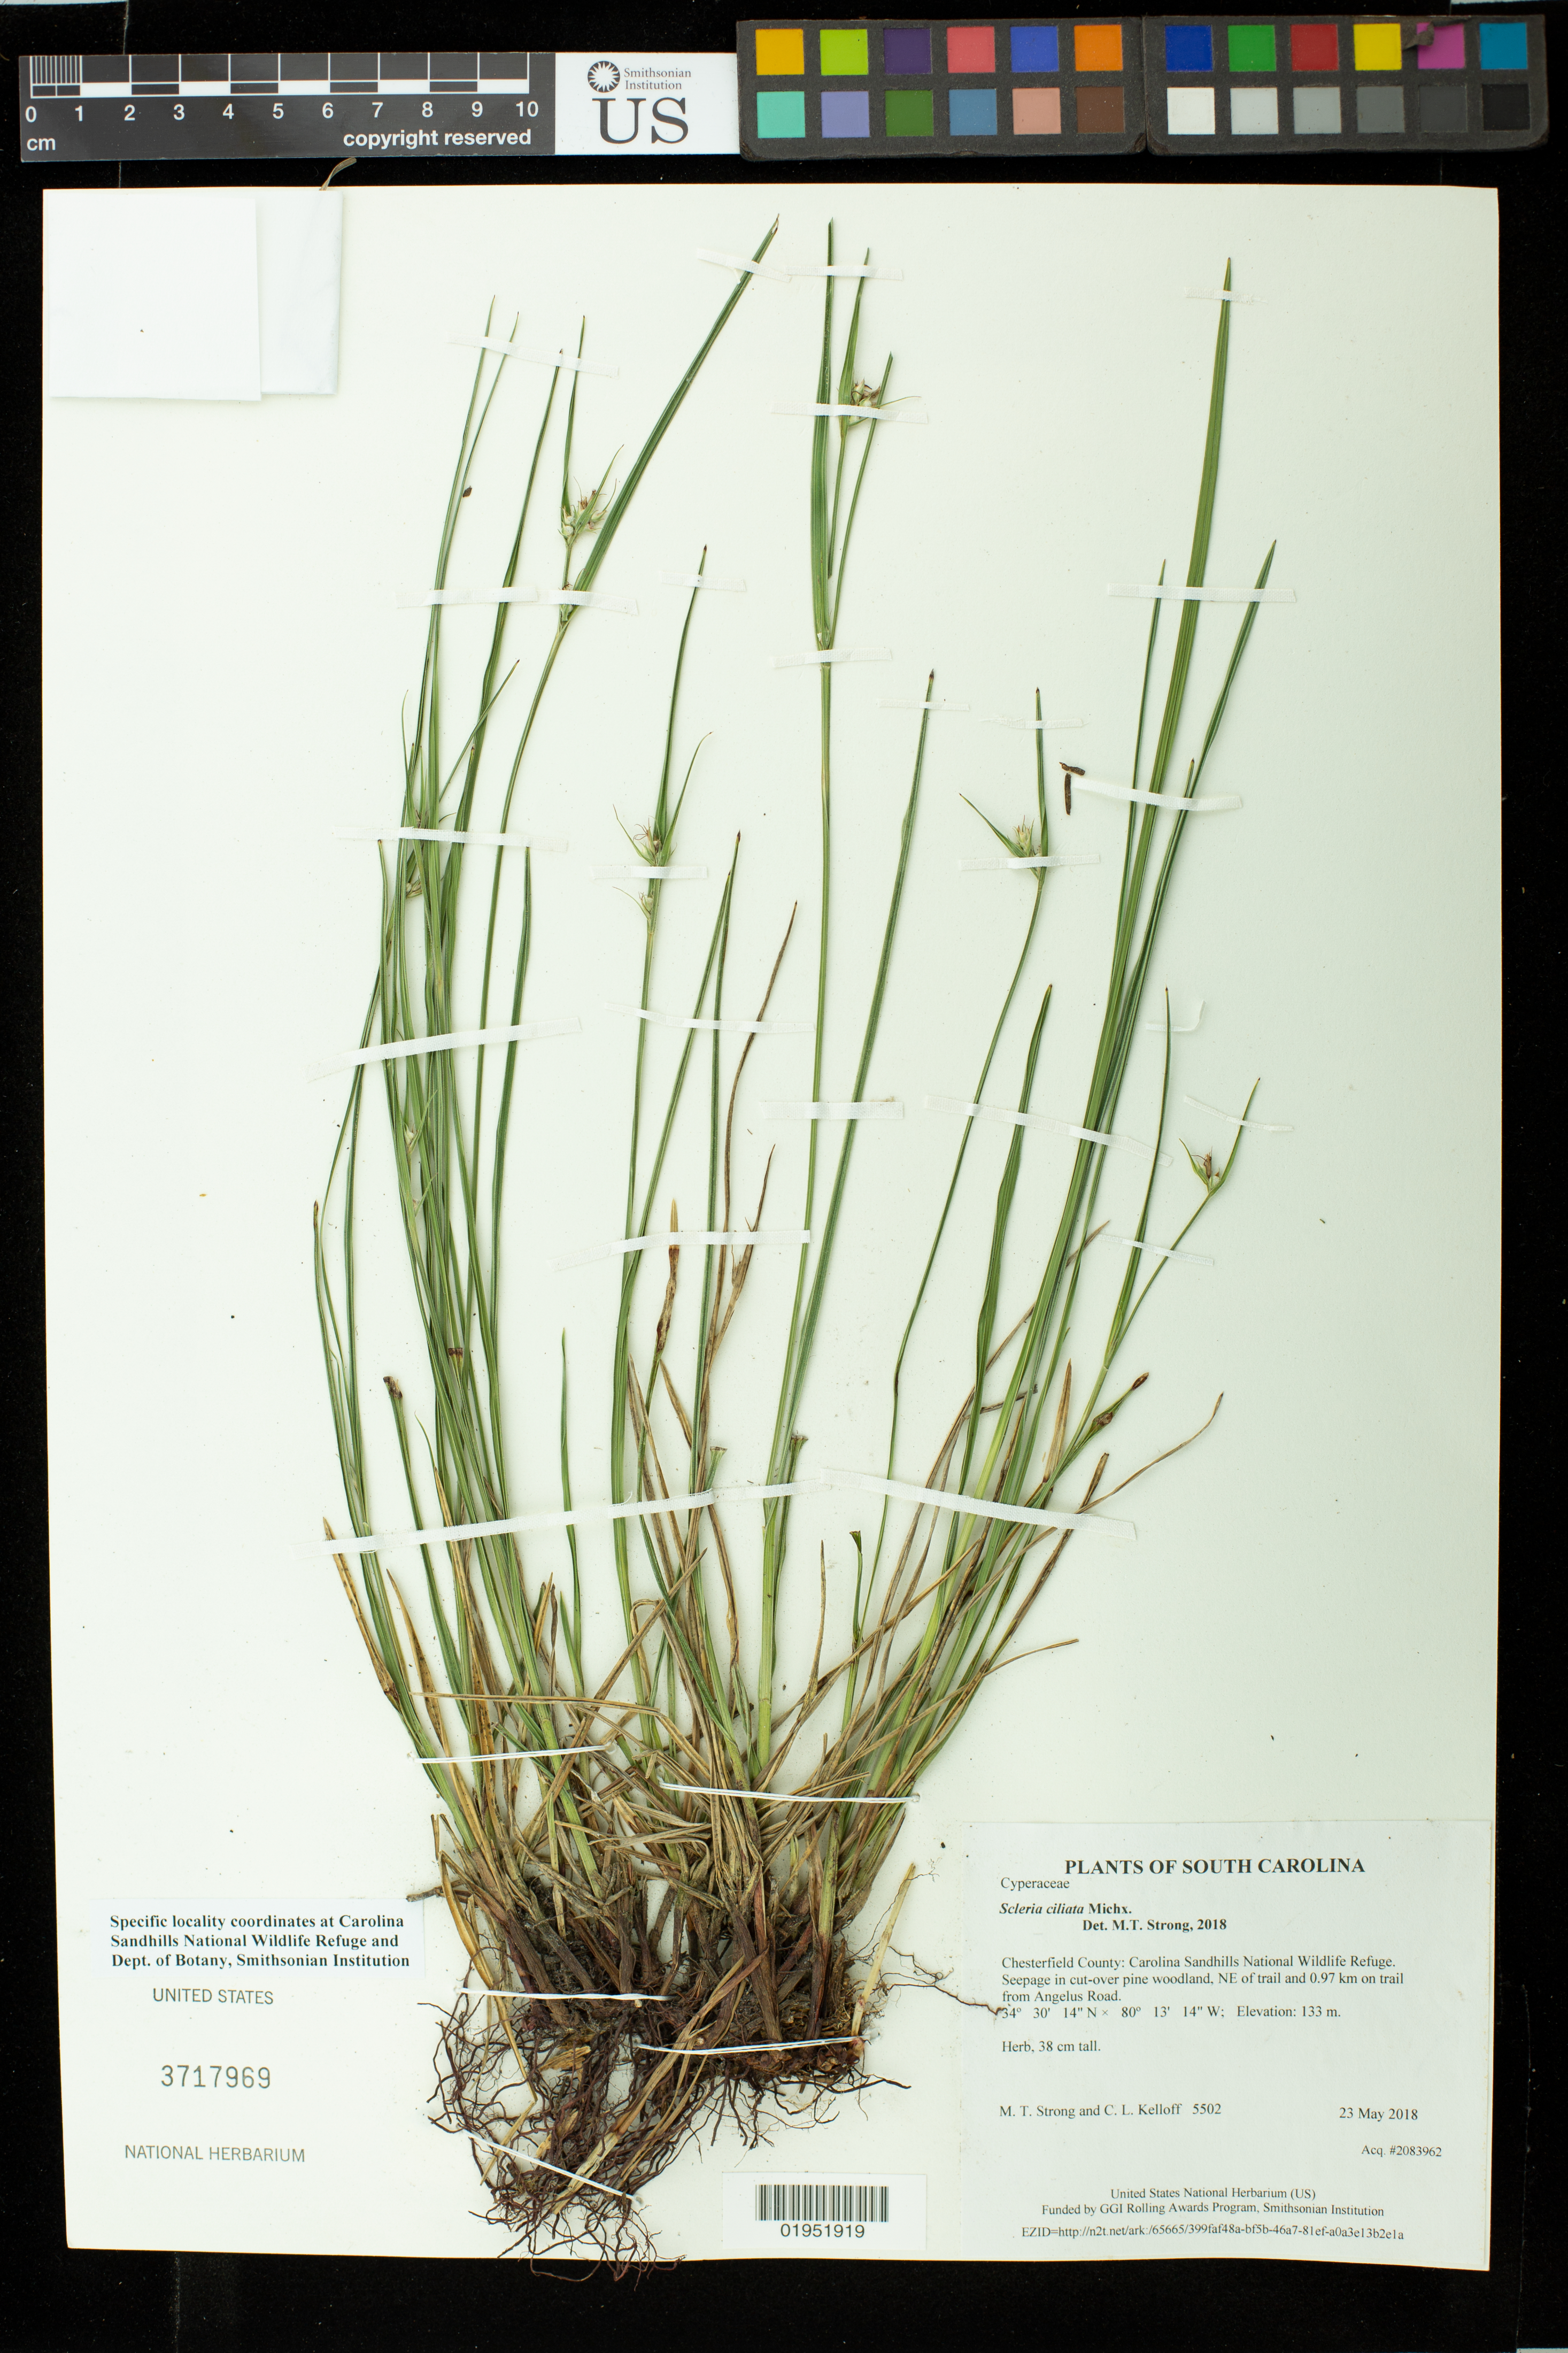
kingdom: Plantae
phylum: Tracheophyta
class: Liliopsida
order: Poales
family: Cyperaceae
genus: Scleria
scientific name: Scleria ciliata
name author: Michx.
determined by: Strong, Mark T., (BOT), Smithsonian Institution - National Museum of Natural History (UNITED STATES)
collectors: M. T. Strong & C. L. Kelloff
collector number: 5502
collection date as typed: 23 May 2018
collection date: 2018-05-23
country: United States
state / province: South Carolina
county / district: Chesterfield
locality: Carolina Sandhills National Wildlife Refuge. Seepage in cut-over pine woodland, NE of trail and 0.97 km on trail from Angelus Road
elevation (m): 133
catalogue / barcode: US 3717969